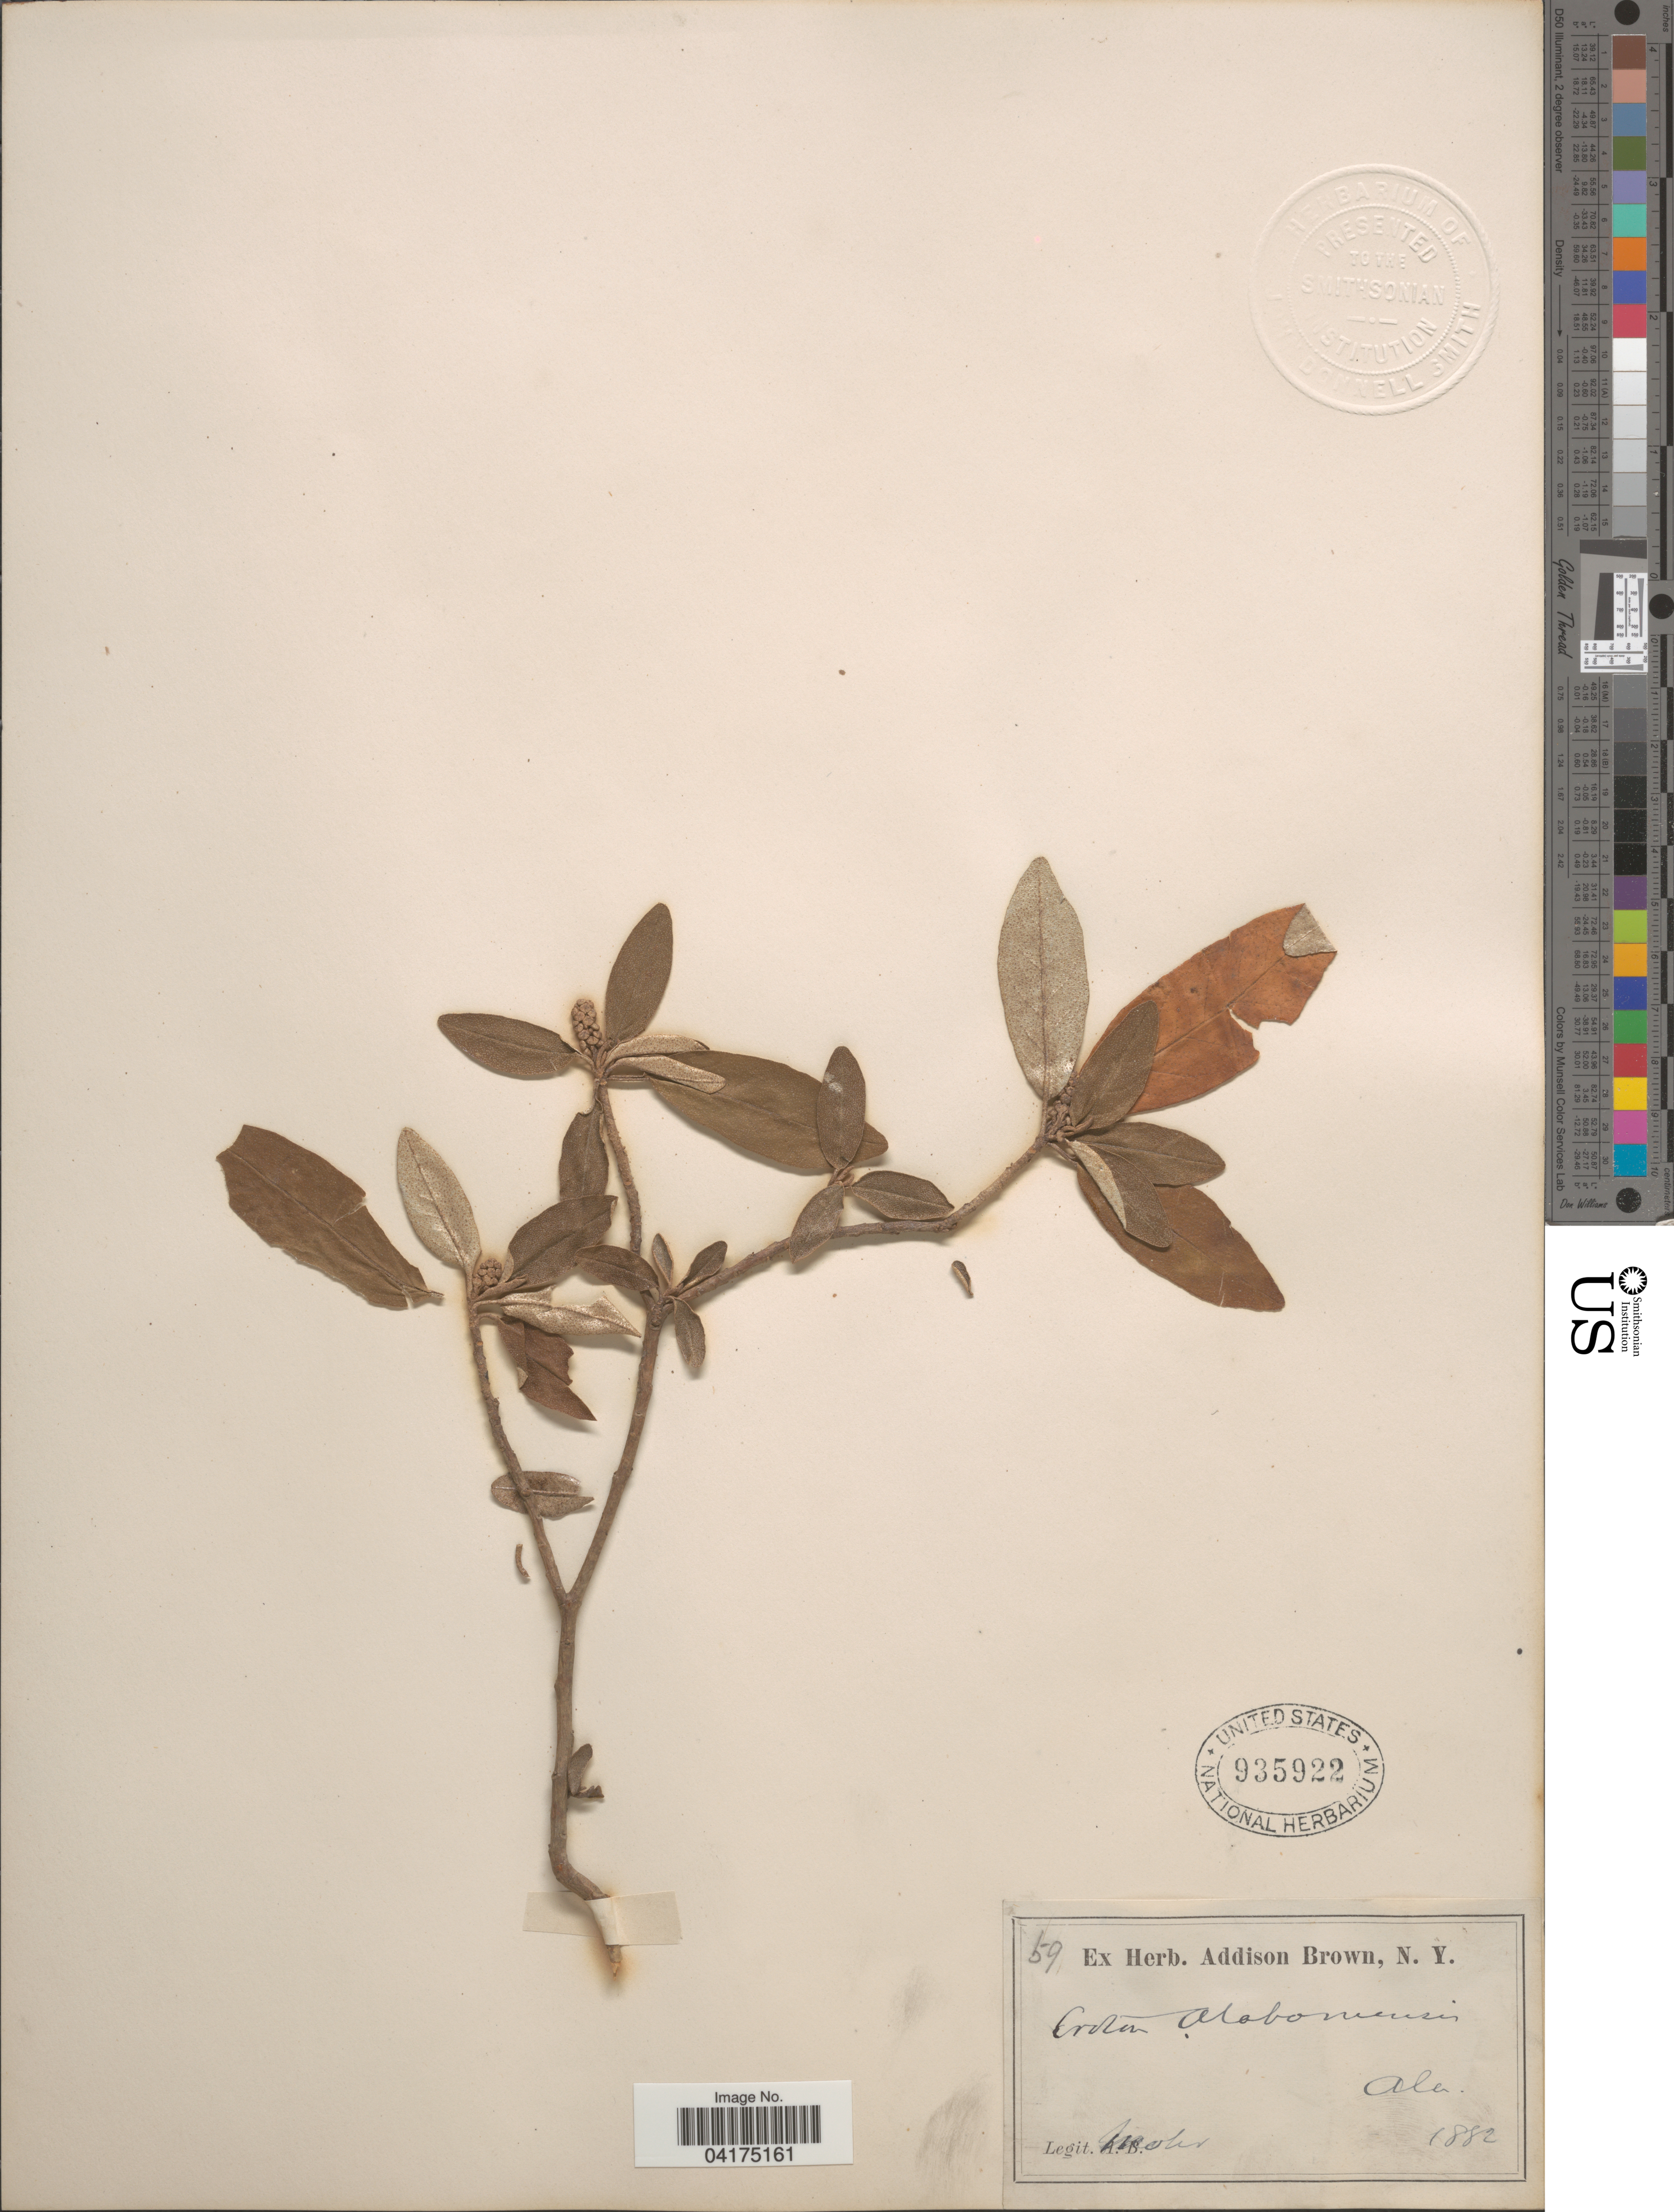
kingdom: Plantae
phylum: Tracheophyta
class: Magnoliopsida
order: Malpighiales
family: Euphorbiaceae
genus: Croton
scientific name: Croton alabamensis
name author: E.A. Sm. ex Chapm.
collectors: Mohr, --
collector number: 59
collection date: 1882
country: United States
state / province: Alabama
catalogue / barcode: US 935922